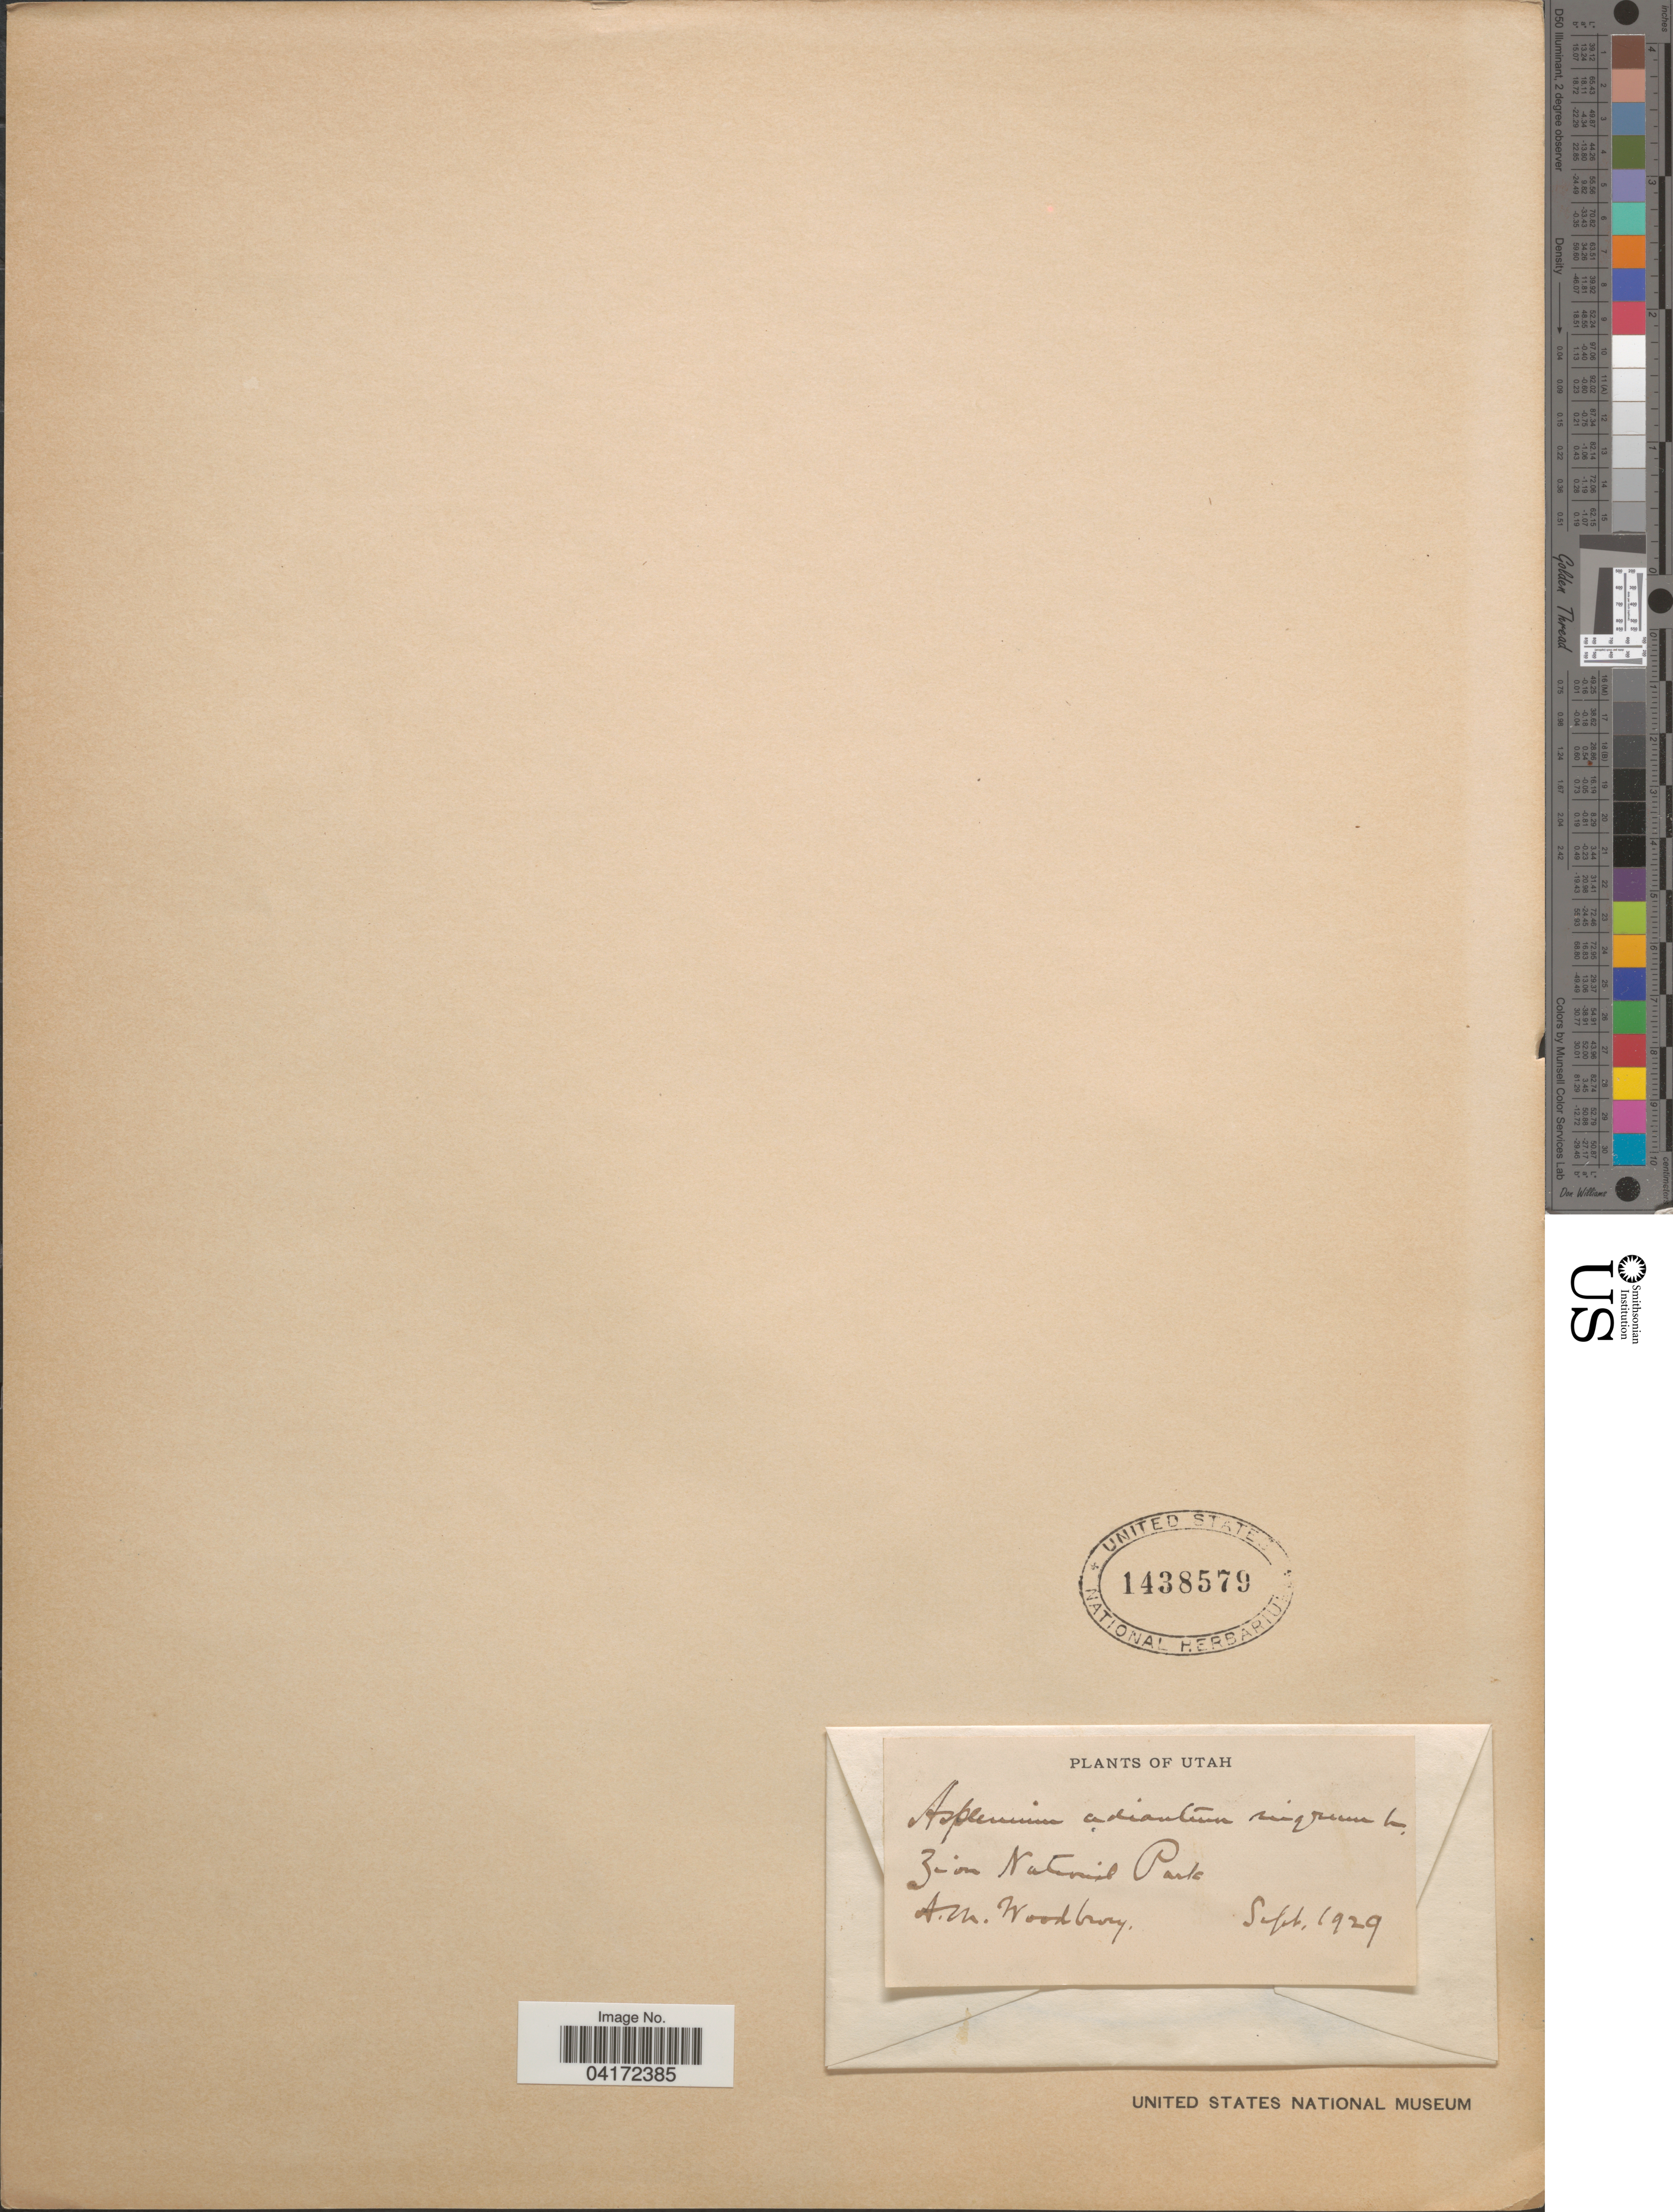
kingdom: Plantae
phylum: Tracheophyta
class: Polypodiopsida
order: Polypodiales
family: Aspleniaceae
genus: Asplenium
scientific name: Asplenium adiantum-nigrum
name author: L.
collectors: A. M. Woodbury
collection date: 1929-09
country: United States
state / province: Utah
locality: Zion National Park.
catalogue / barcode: US 1438579